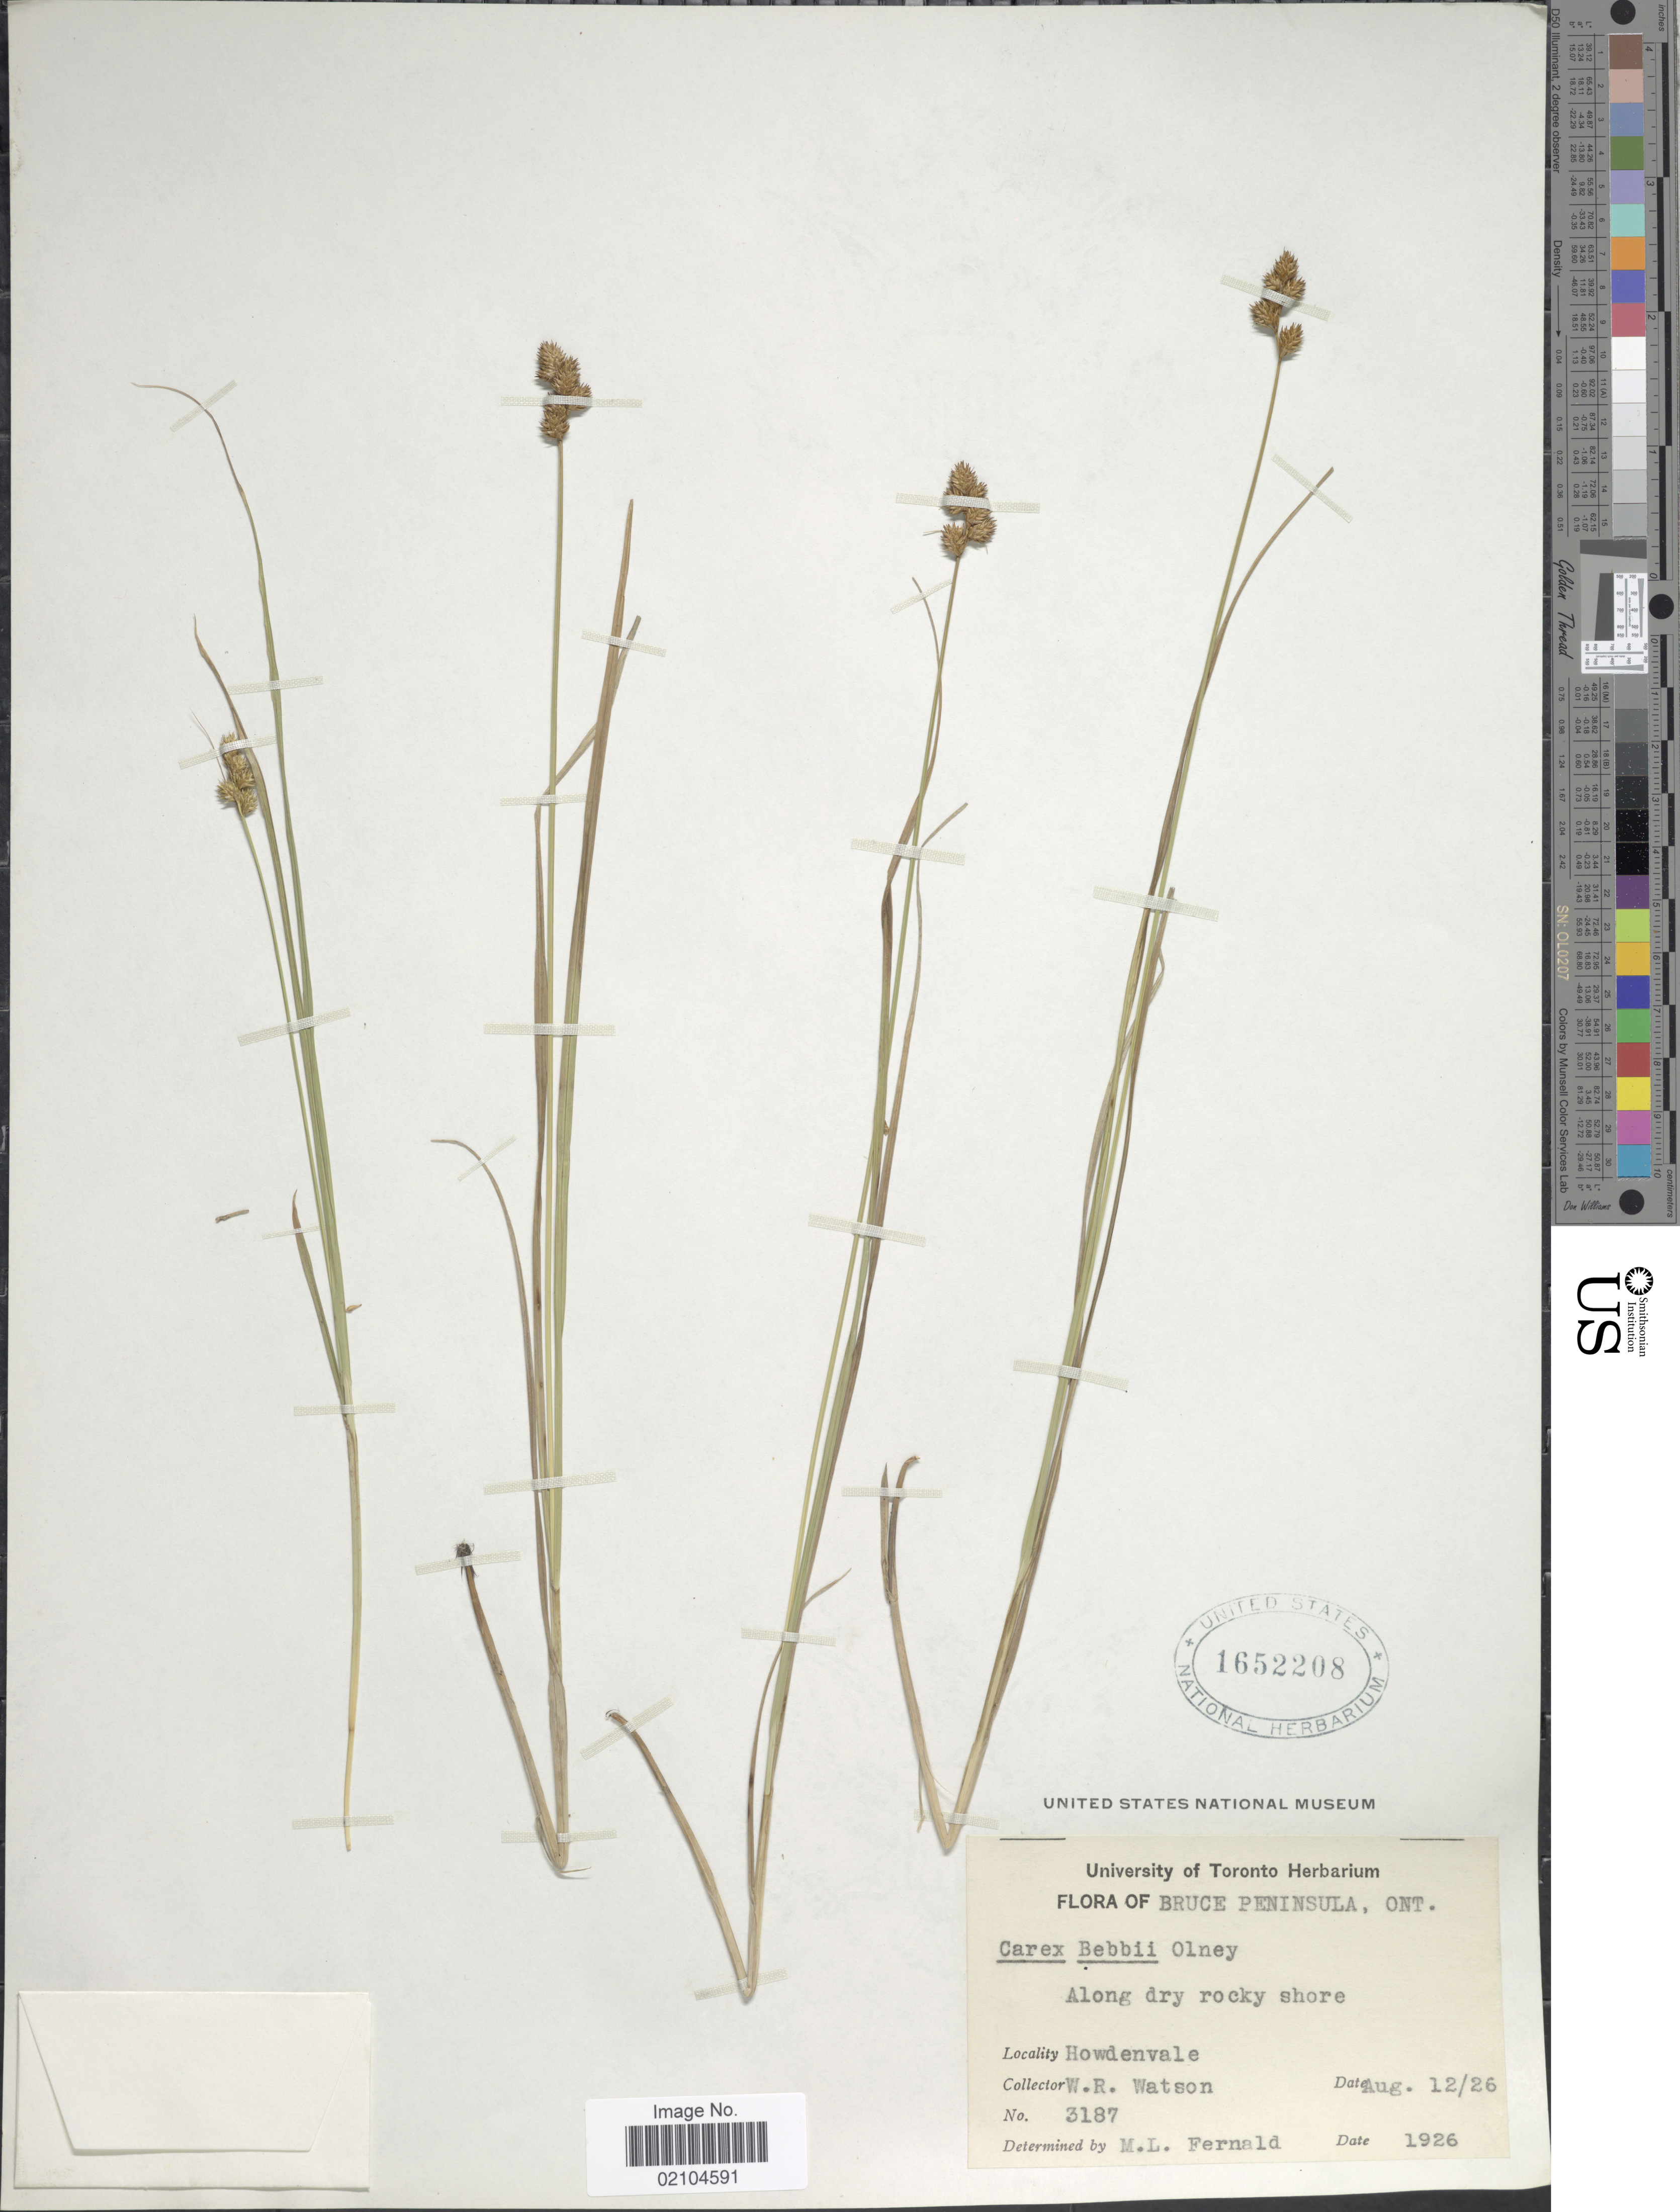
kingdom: Plantae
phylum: Tracheophyta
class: Liliopsida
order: Poales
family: Cyperaceae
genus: Carex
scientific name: Carex bebbii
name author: (L.H. Bailey) Olney ex Fernald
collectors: W. R. Watson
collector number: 3187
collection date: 1926-08-12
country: Canada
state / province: Ontario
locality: Bruce Peninsula, Howdenvale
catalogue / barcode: US 1652208